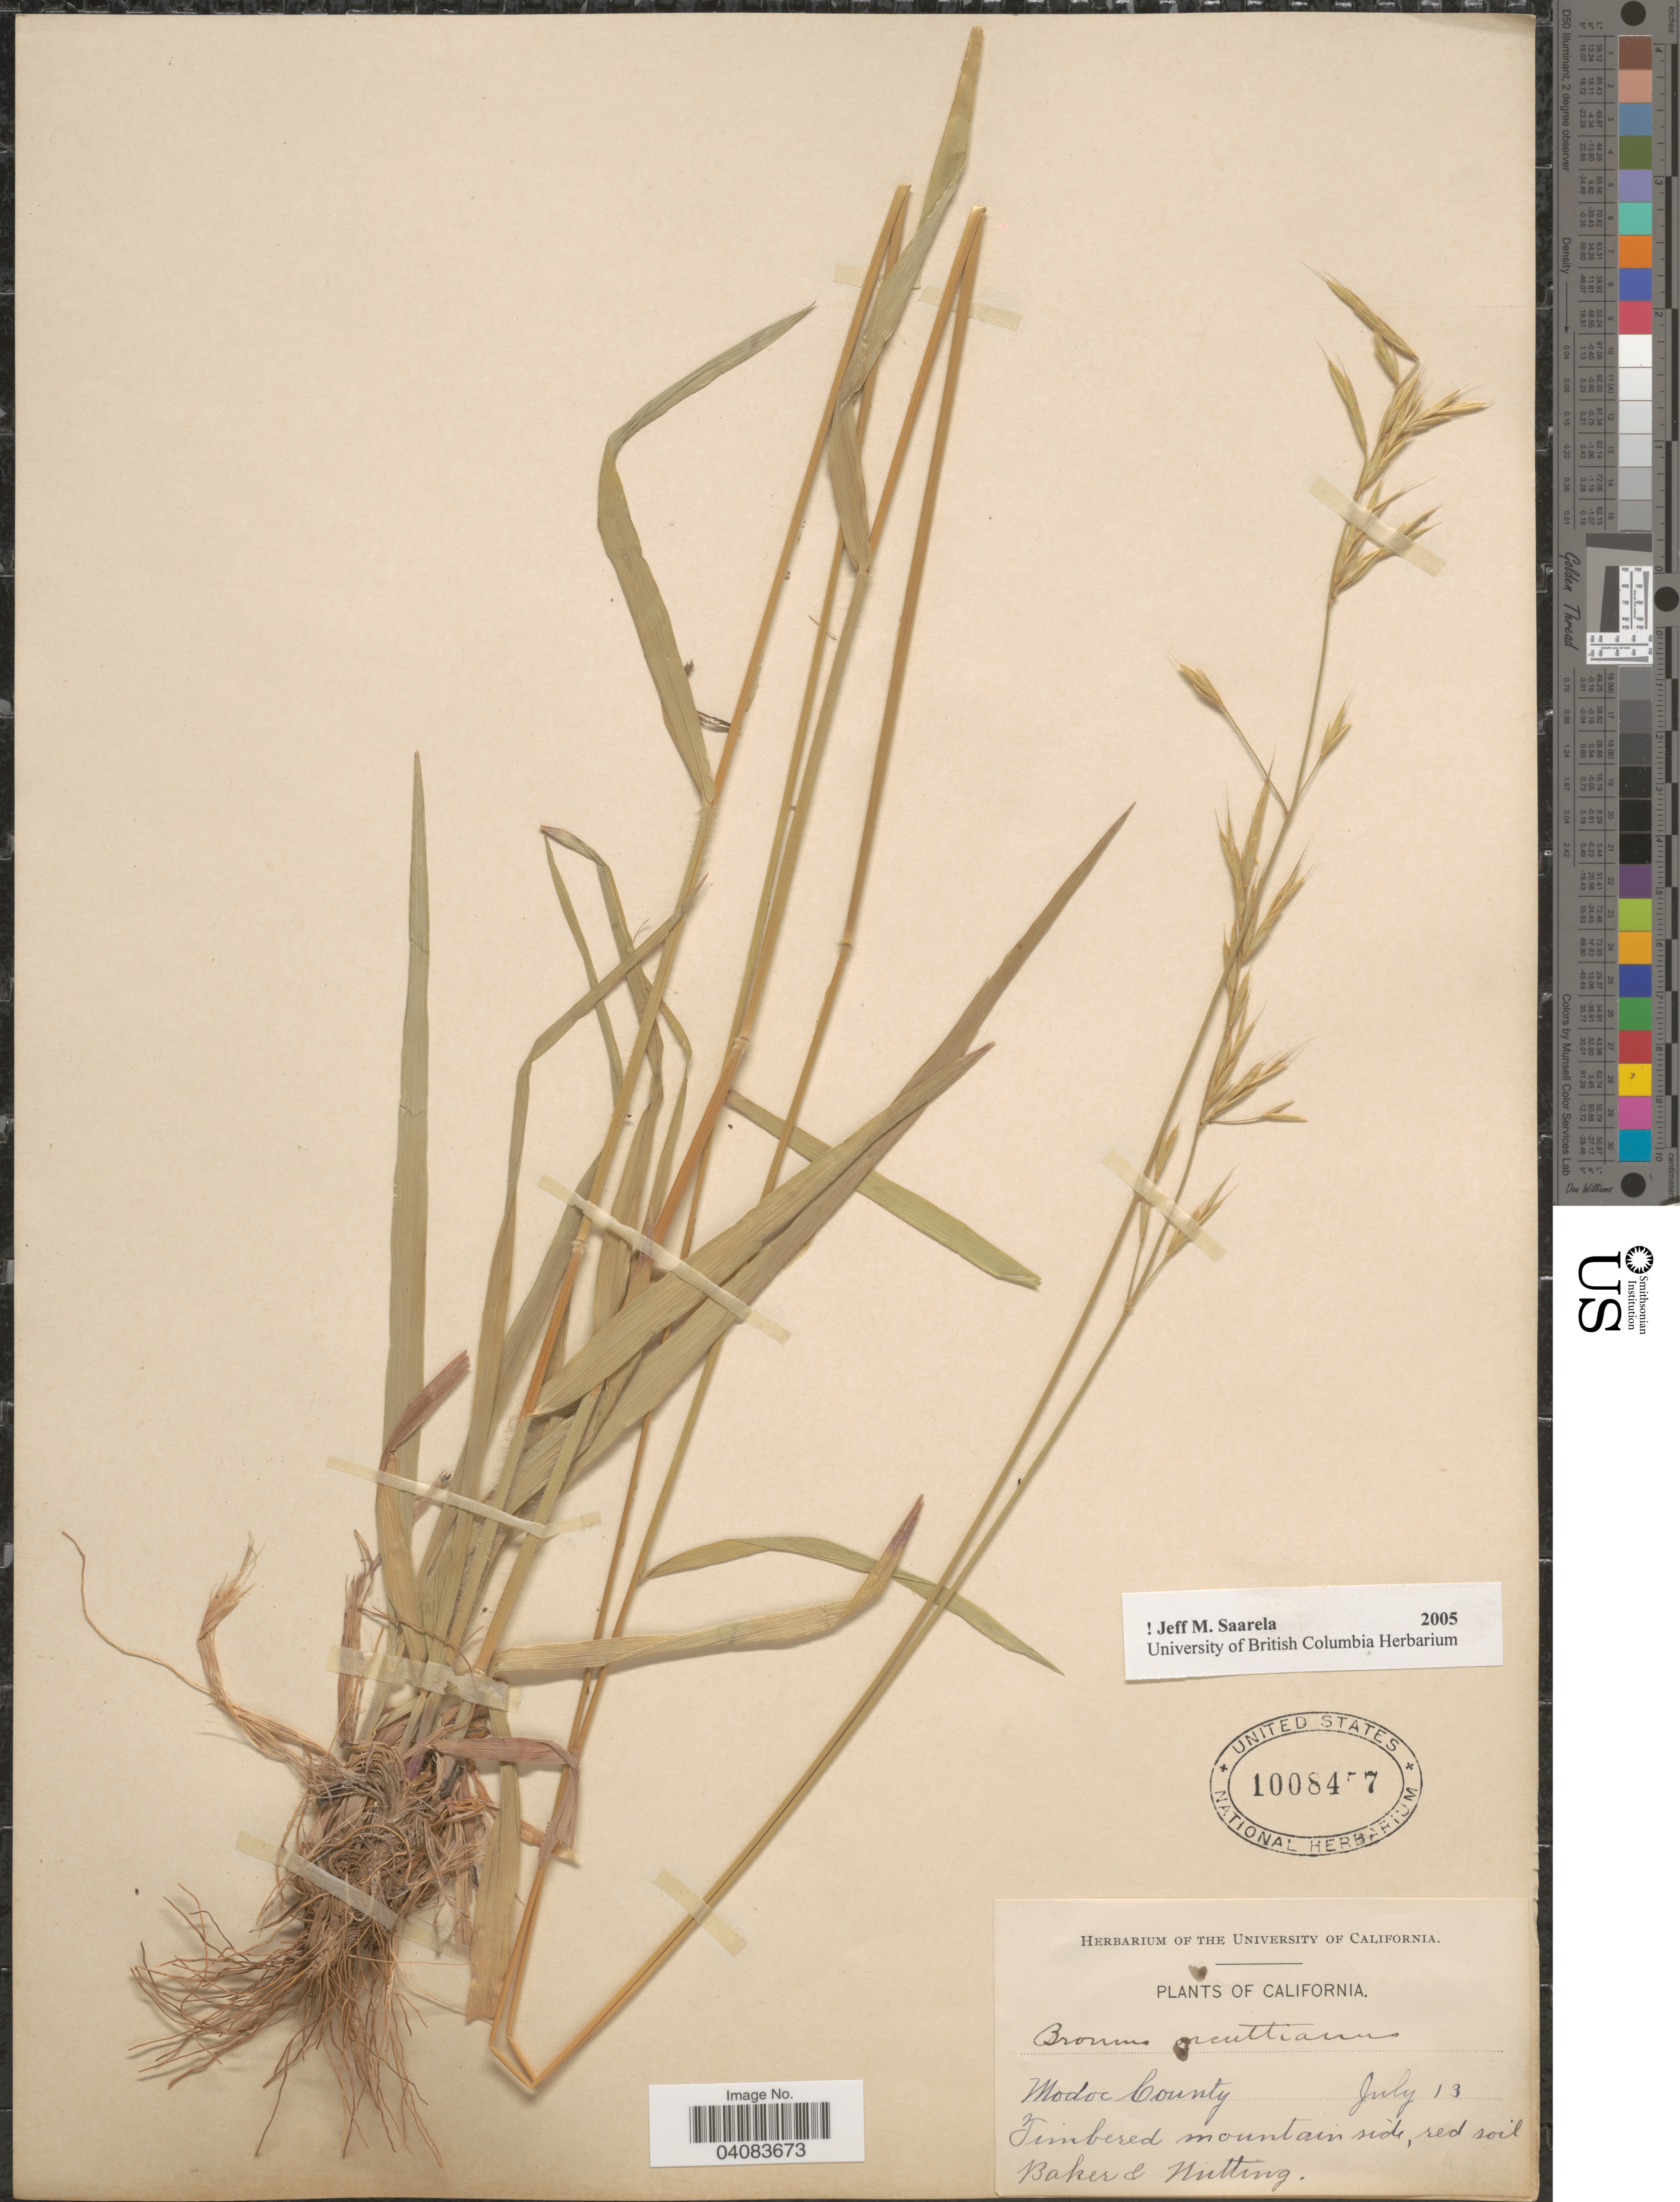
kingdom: Plantae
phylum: Tracheophyta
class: Liliopsida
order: Poales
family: Poaceae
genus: Bromus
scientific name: Bromus orcuttianus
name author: Vasey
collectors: -- Baker & Nutting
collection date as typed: Transcribed d/m/y: /7/13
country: United States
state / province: California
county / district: Modoc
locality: Modoc County. Timbered mountain side.